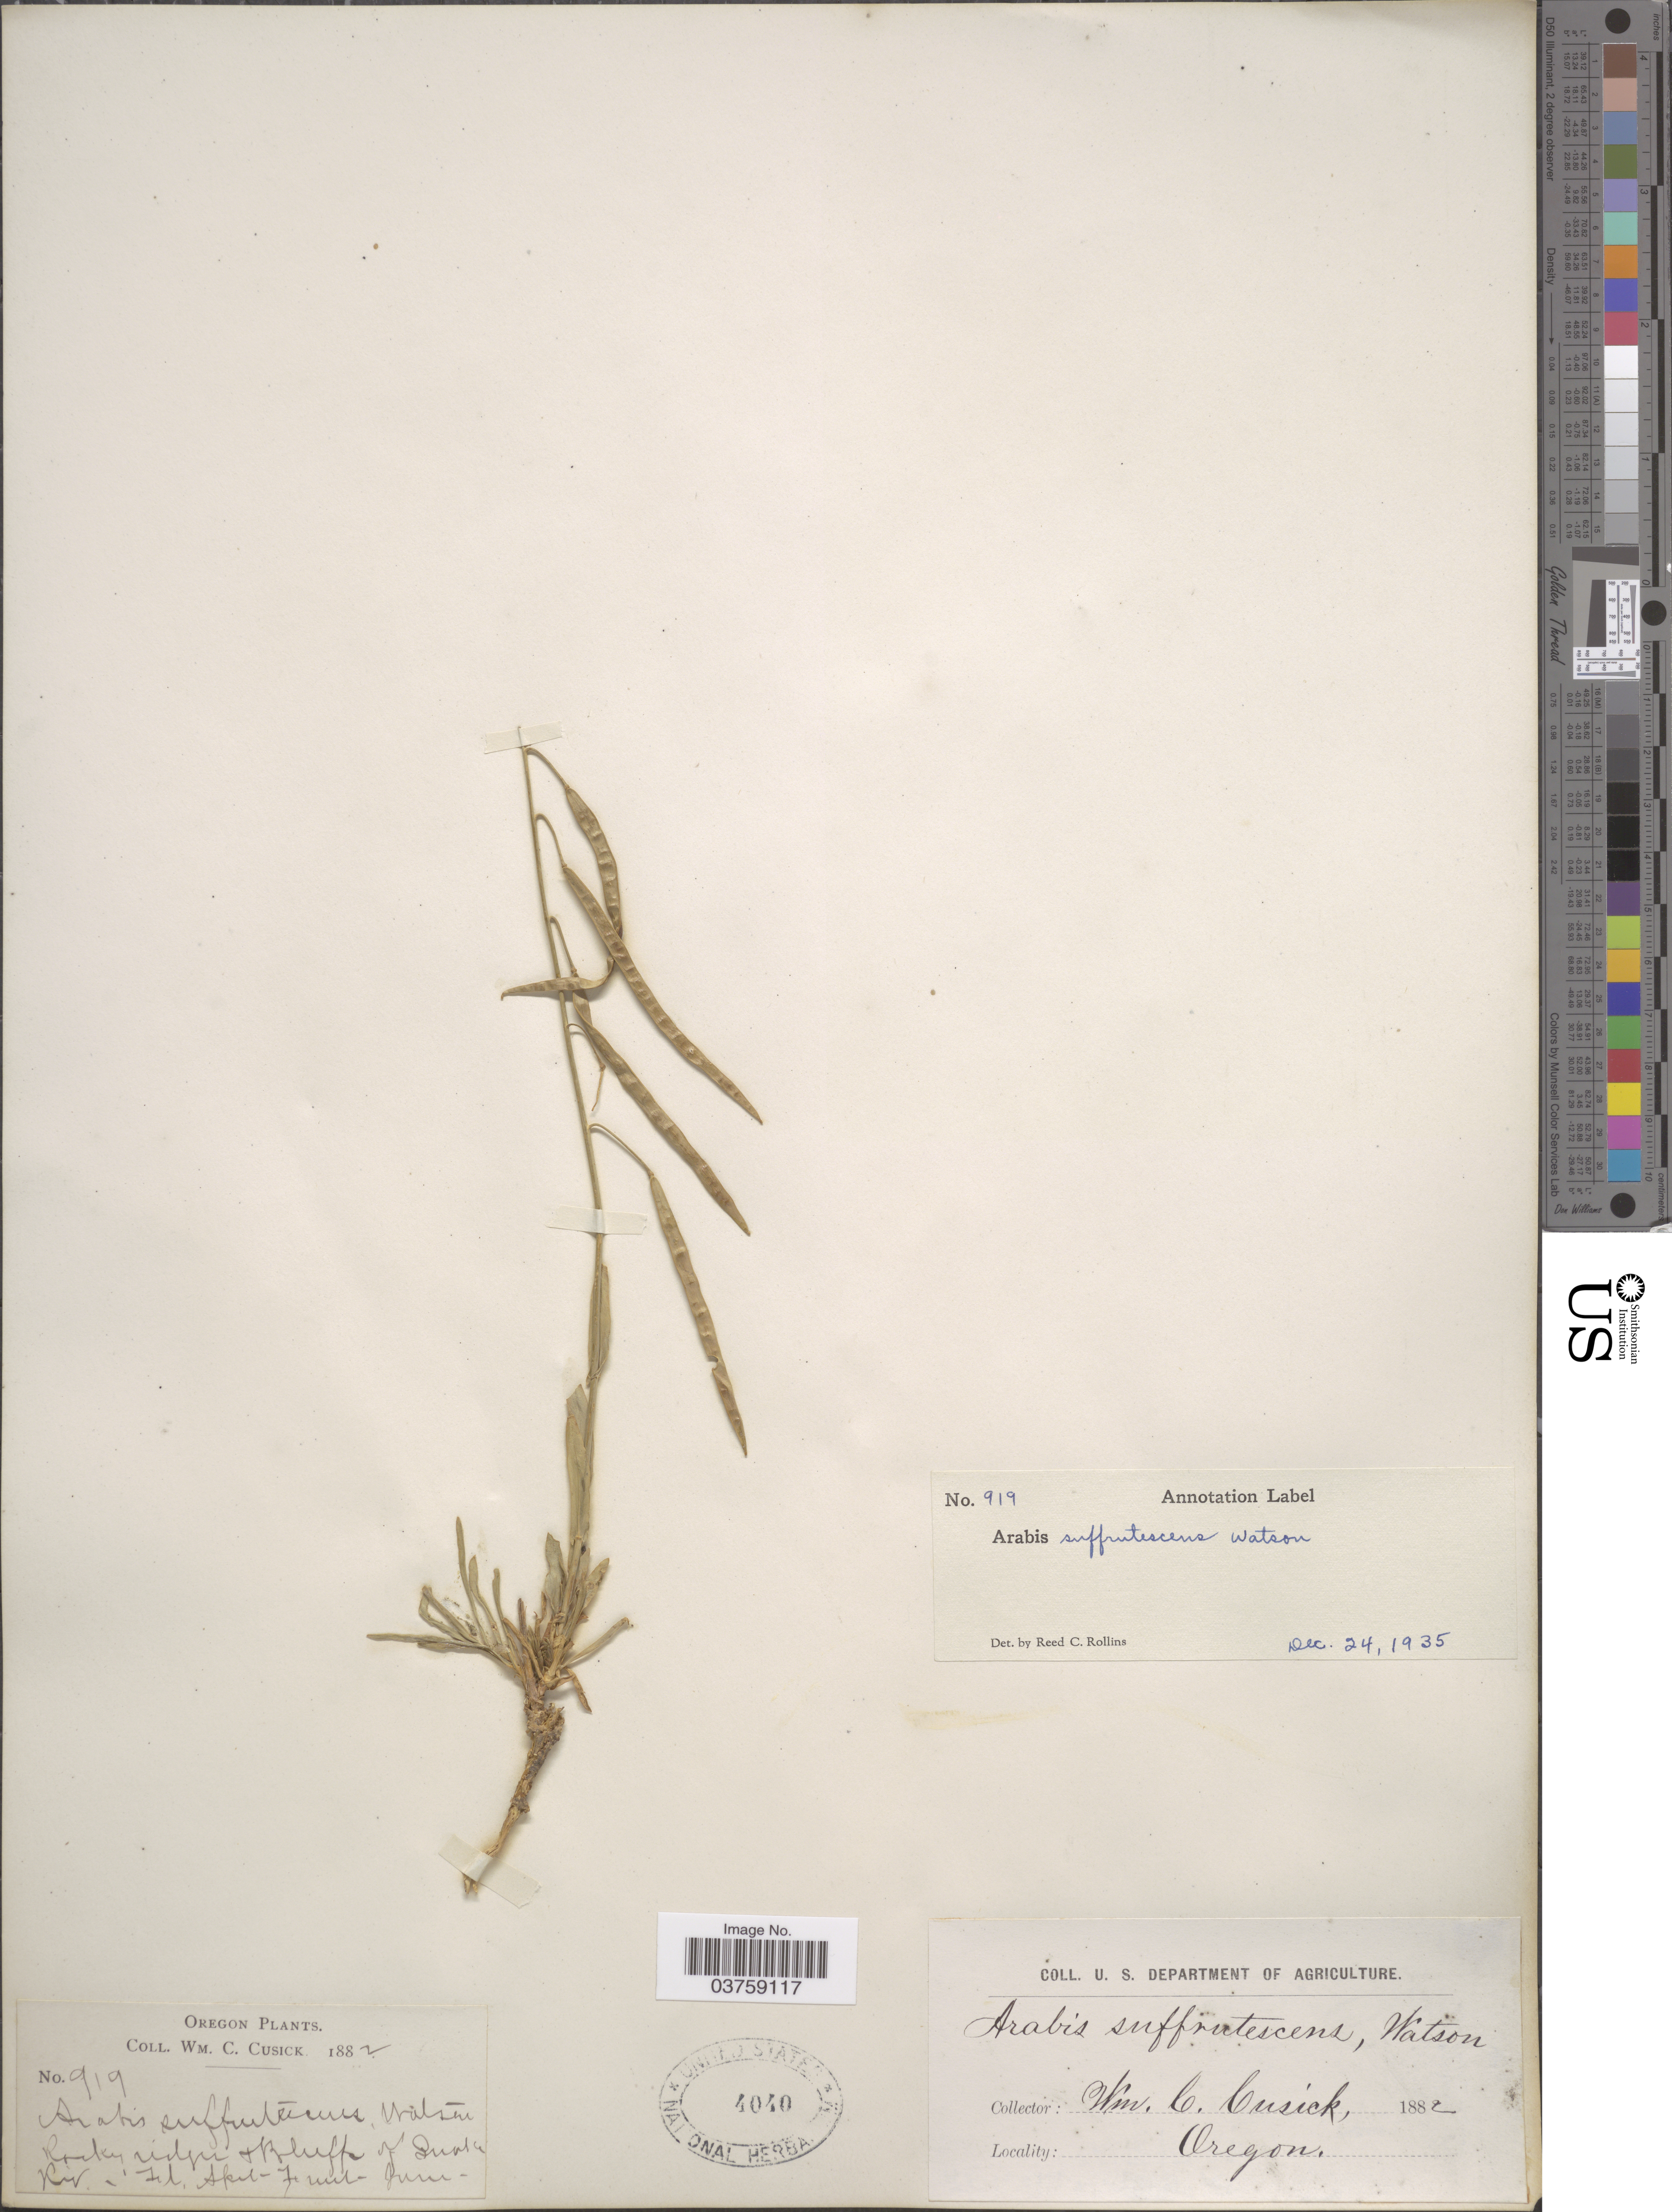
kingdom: Plantae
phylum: Tracheophyta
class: Magnoliopsida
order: Brassicales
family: Brassicaceae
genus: Arabis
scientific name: Arabis suffrutescens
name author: S. Watson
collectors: W. C. Cusick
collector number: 919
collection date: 1882-06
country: United States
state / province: Oregon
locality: Rocky ridges & Bluffs of Punta Riv.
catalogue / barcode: US 4040